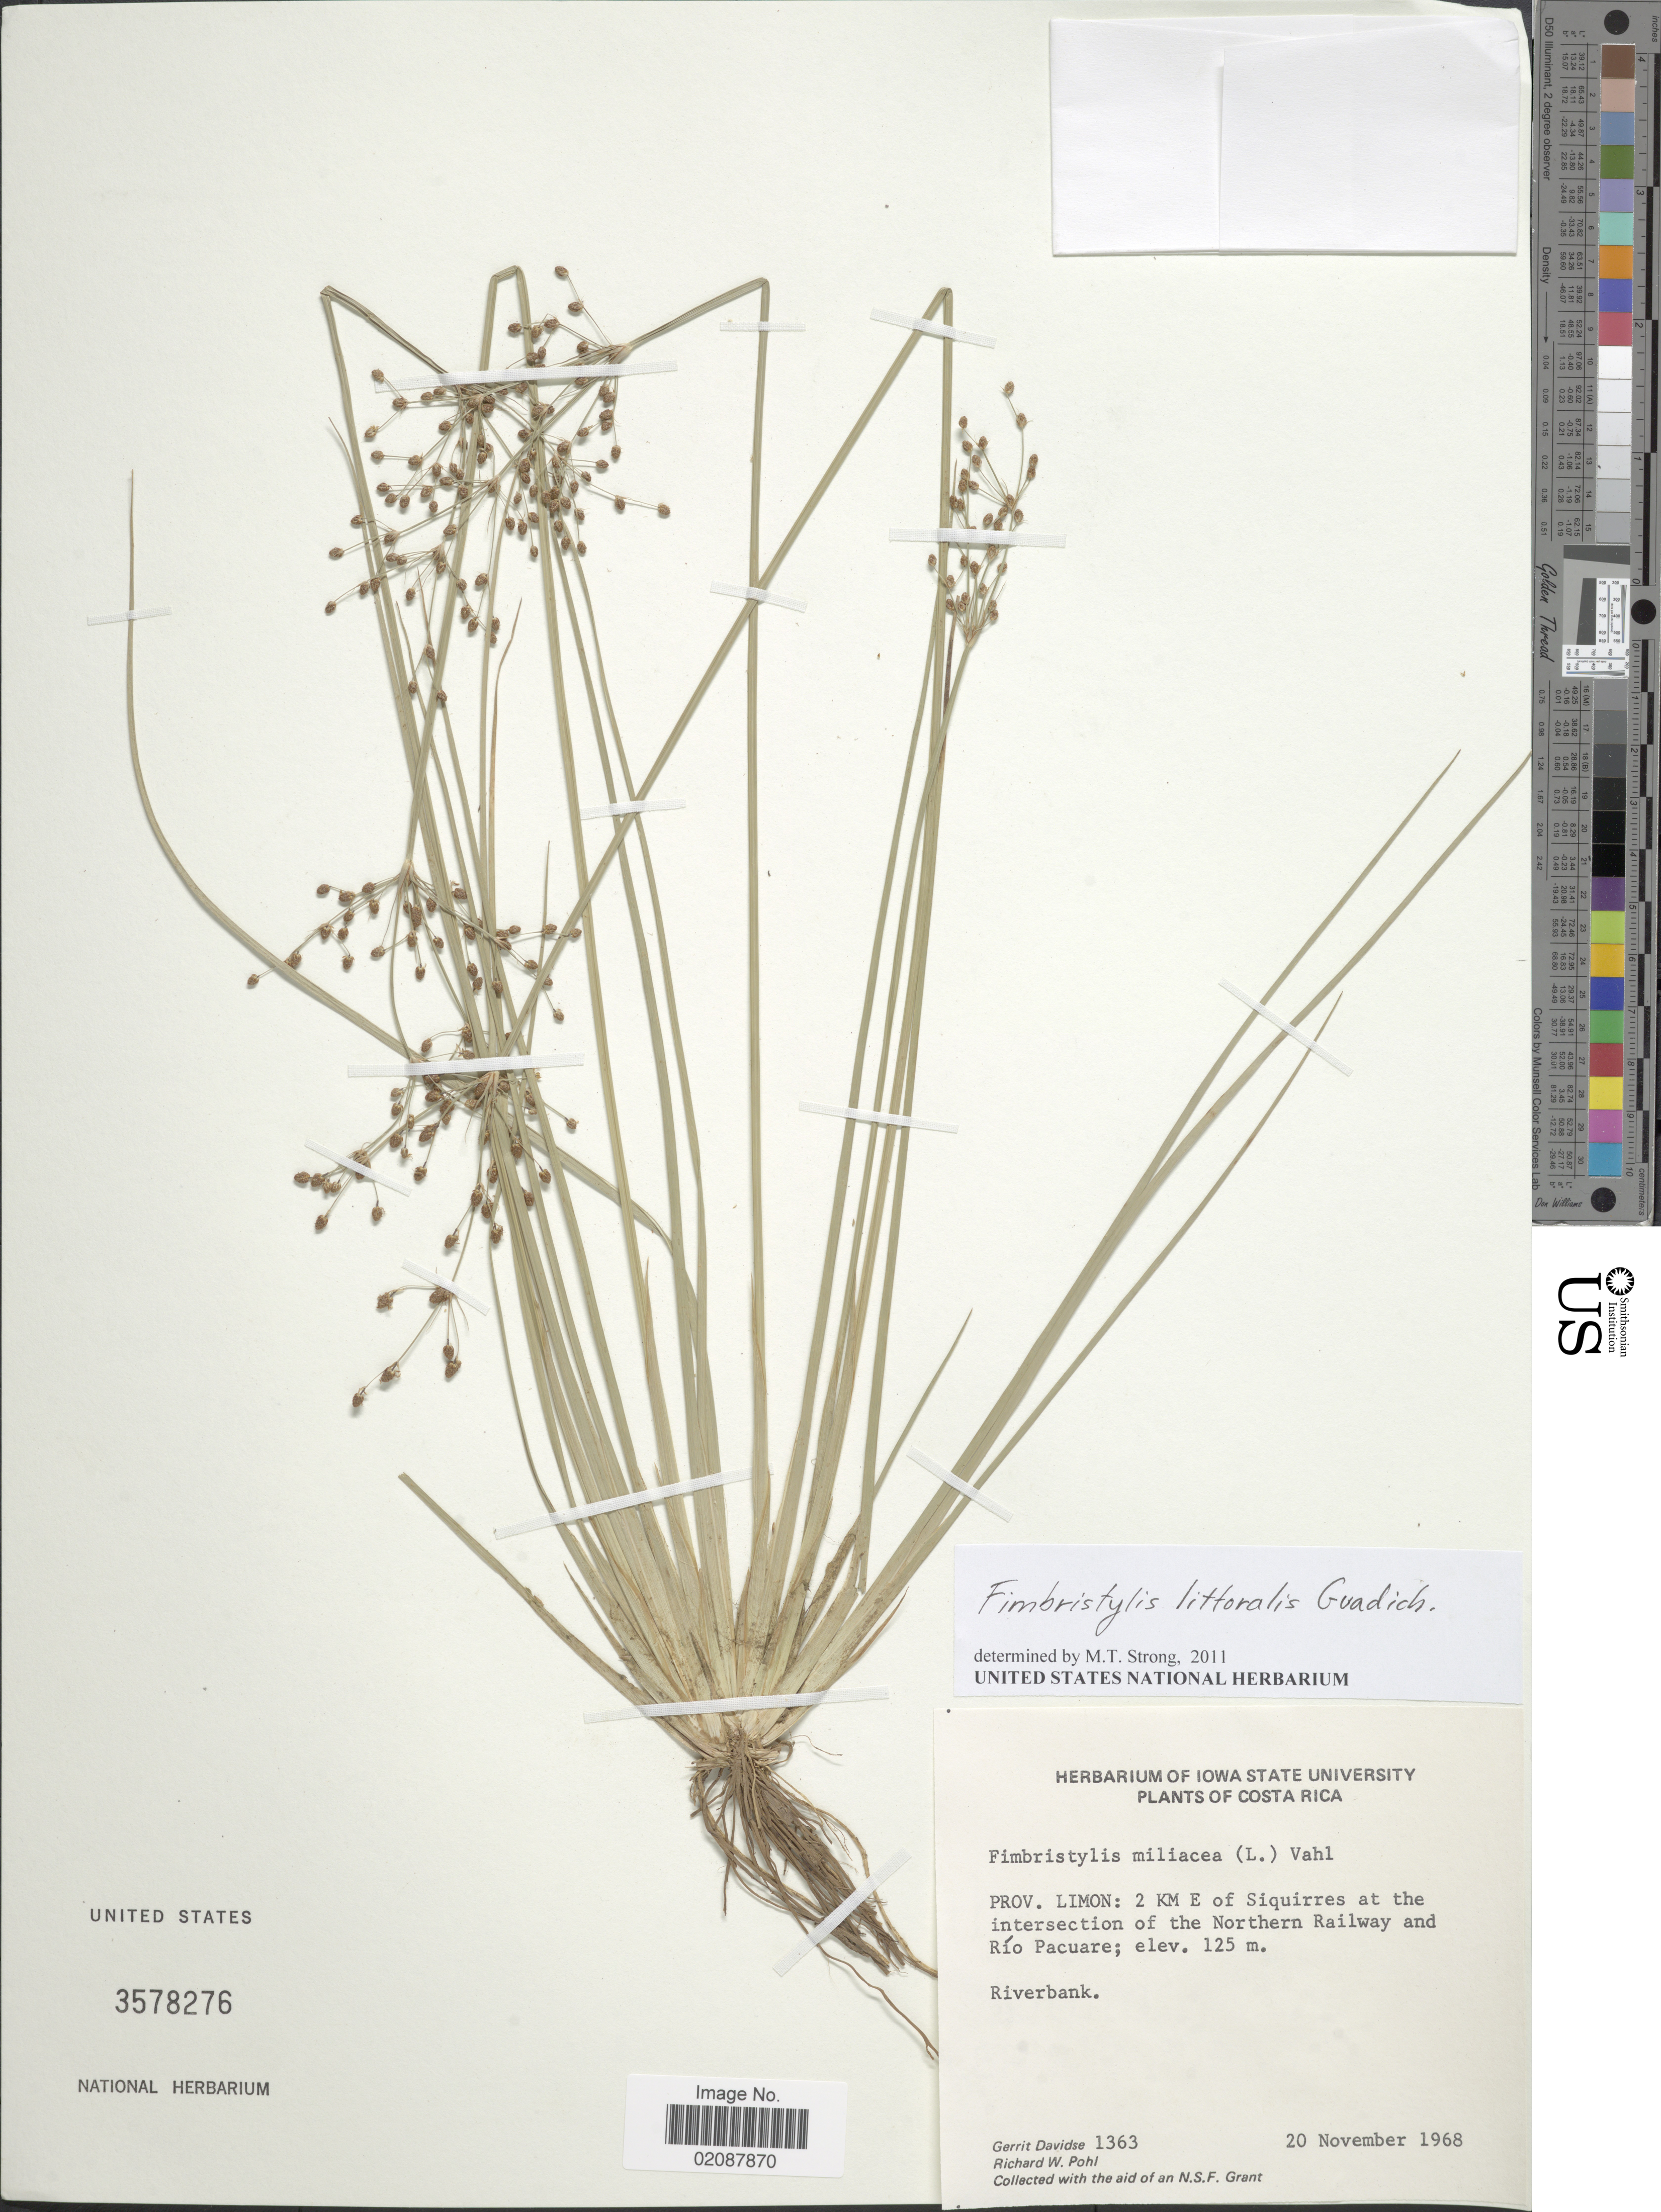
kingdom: Plantae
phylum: Tracheophyta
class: Liliopsida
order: Poales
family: Cyperaceae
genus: Fimbristylis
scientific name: Fimbristylis littoralis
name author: Gaudich.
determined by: Strong, M. T., (US), Smithsonian Institution - National Museum of Natural History (UNITED STATES)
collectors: G. Davidse & R. W. Pohl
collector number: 1363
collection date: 1968-11-20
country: Costa Rica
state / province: Limón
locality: Prov. Limon: 2 KM E of Siquirres at the intersection of the Northern Railway and Rio Pacuare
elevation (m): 125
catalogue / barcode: US 3578276